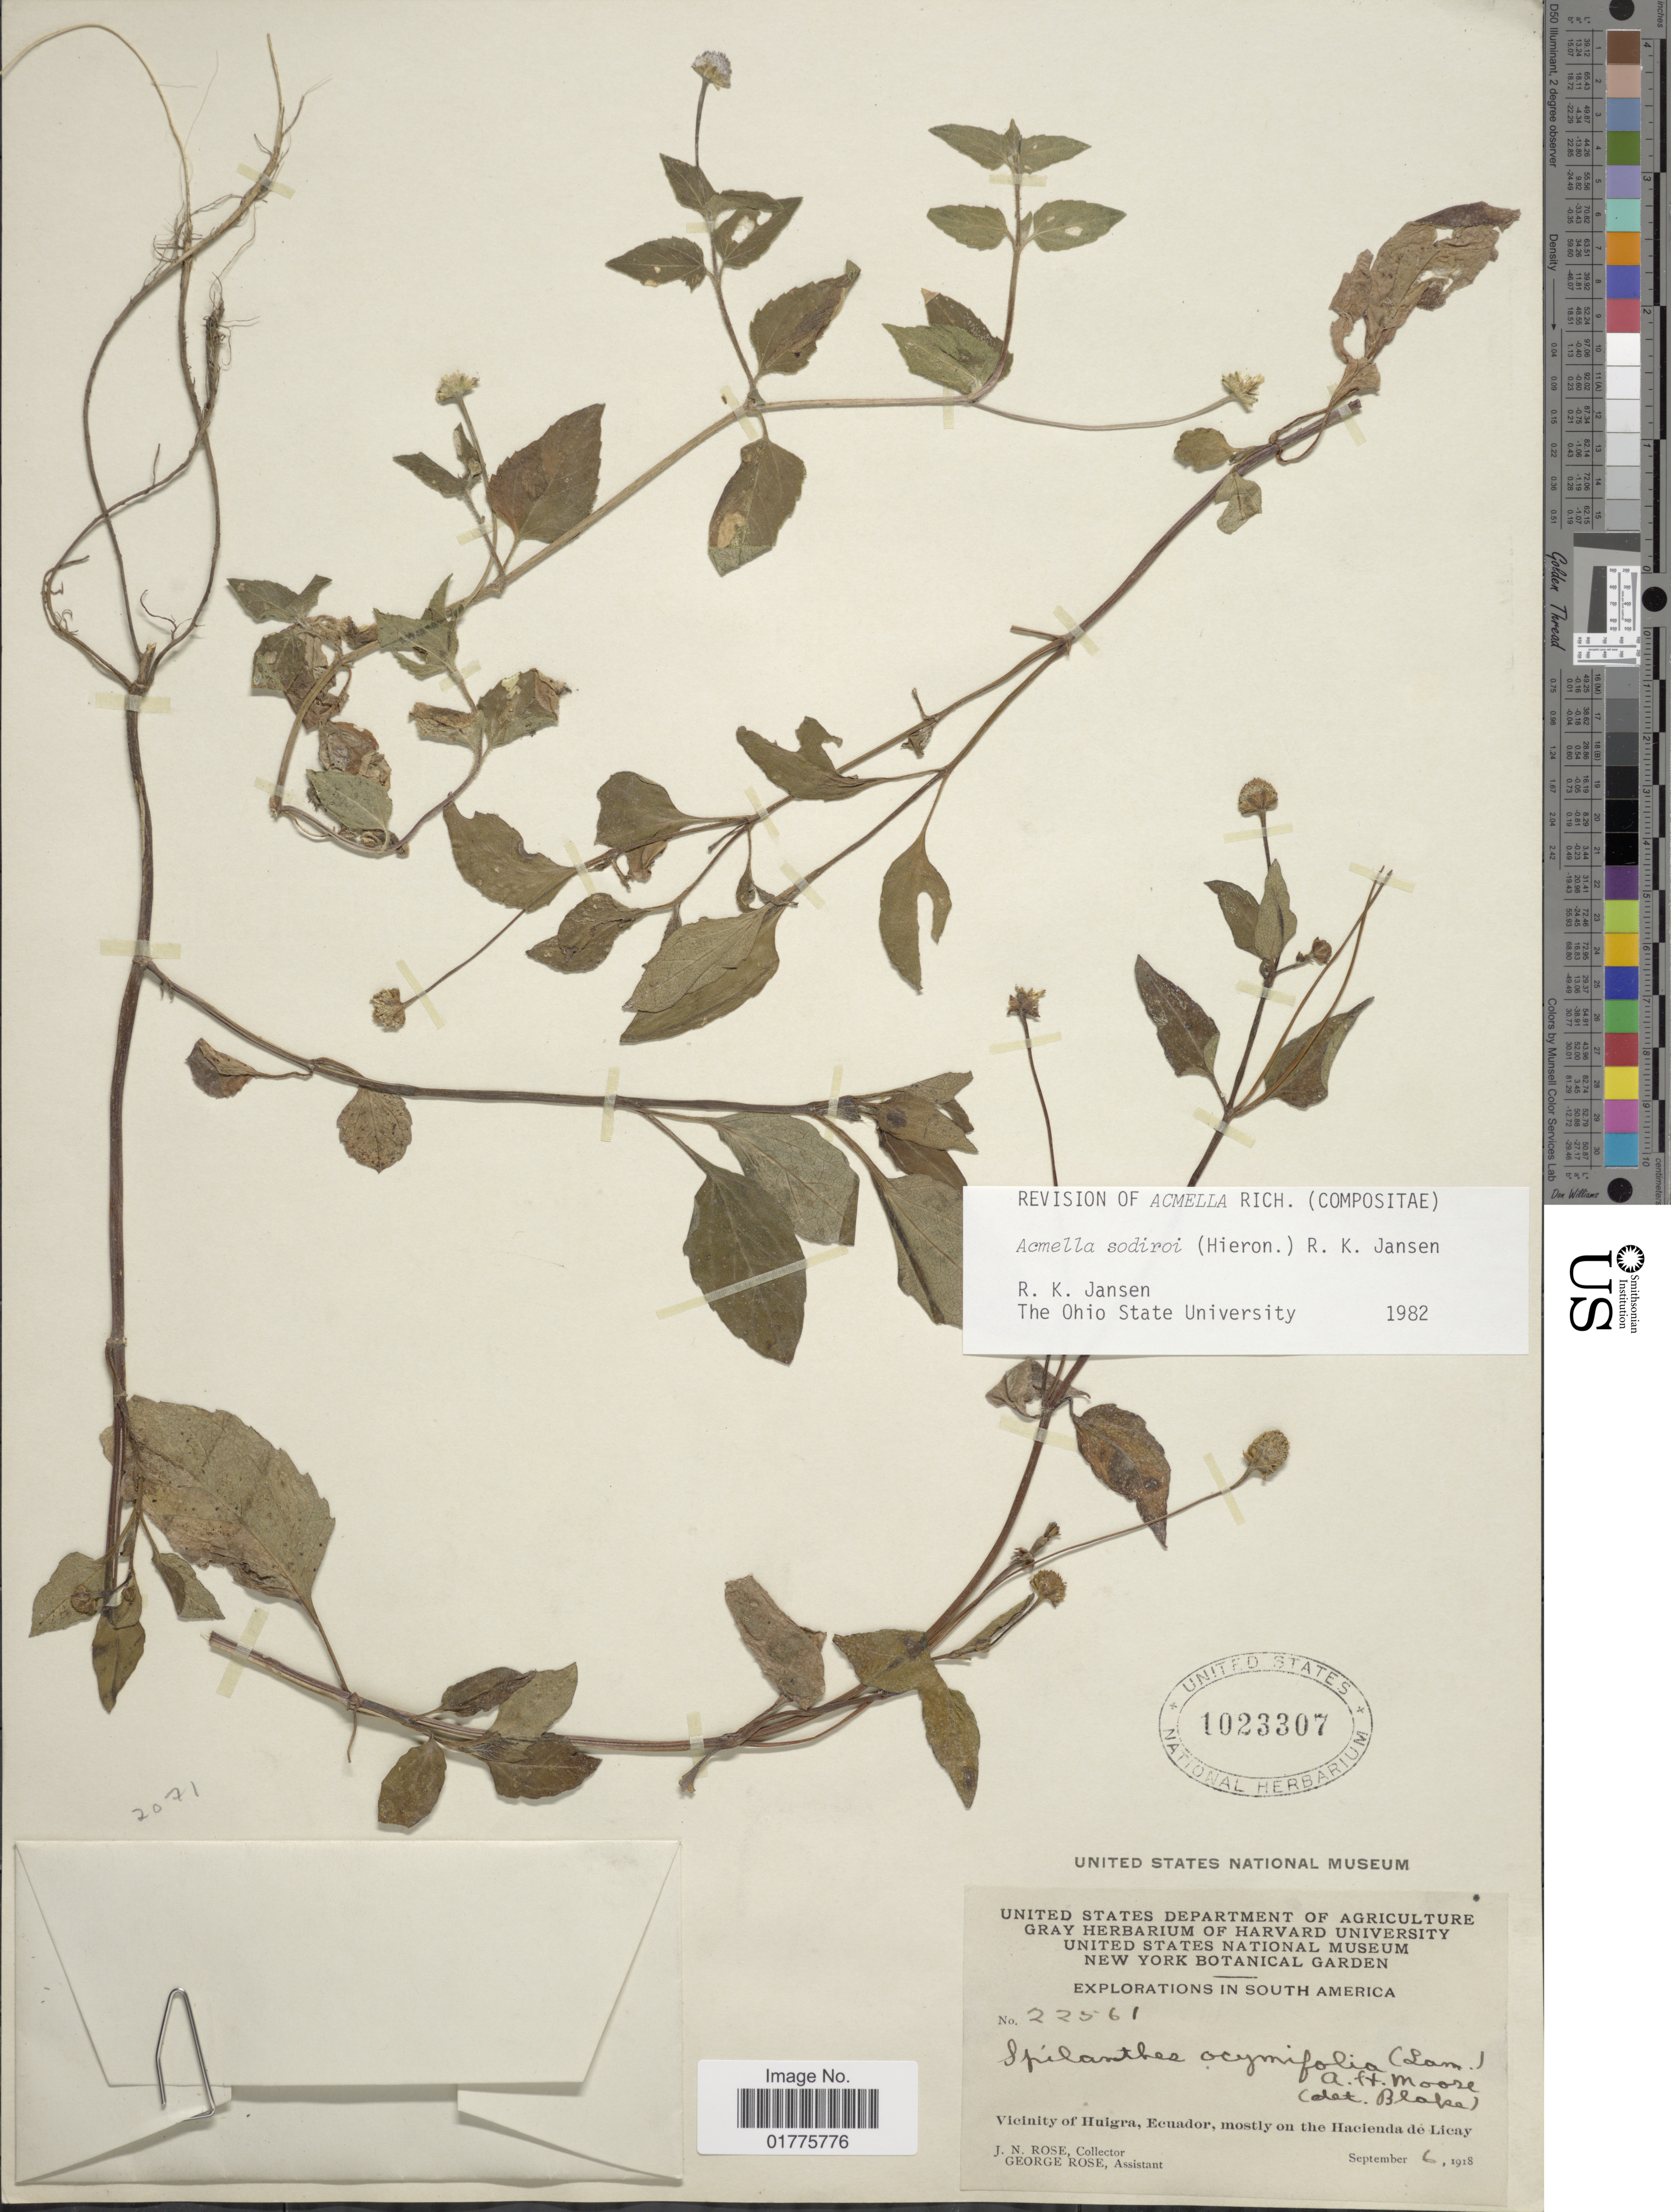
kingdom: Plantae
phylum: Tracheophyta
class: Magnoliopsida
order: Asterales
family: Asteraceae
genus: Acmella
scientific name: Acmella sodiroi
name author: (Hieron.) R.K. Jansen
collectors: J. N. Rose & G. Rose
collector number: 22561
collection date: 1918-09-06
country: Ecuador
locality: Vicinity of Huigra, mostly on the Hacienda de Licay, South America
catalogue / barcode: US 1023307